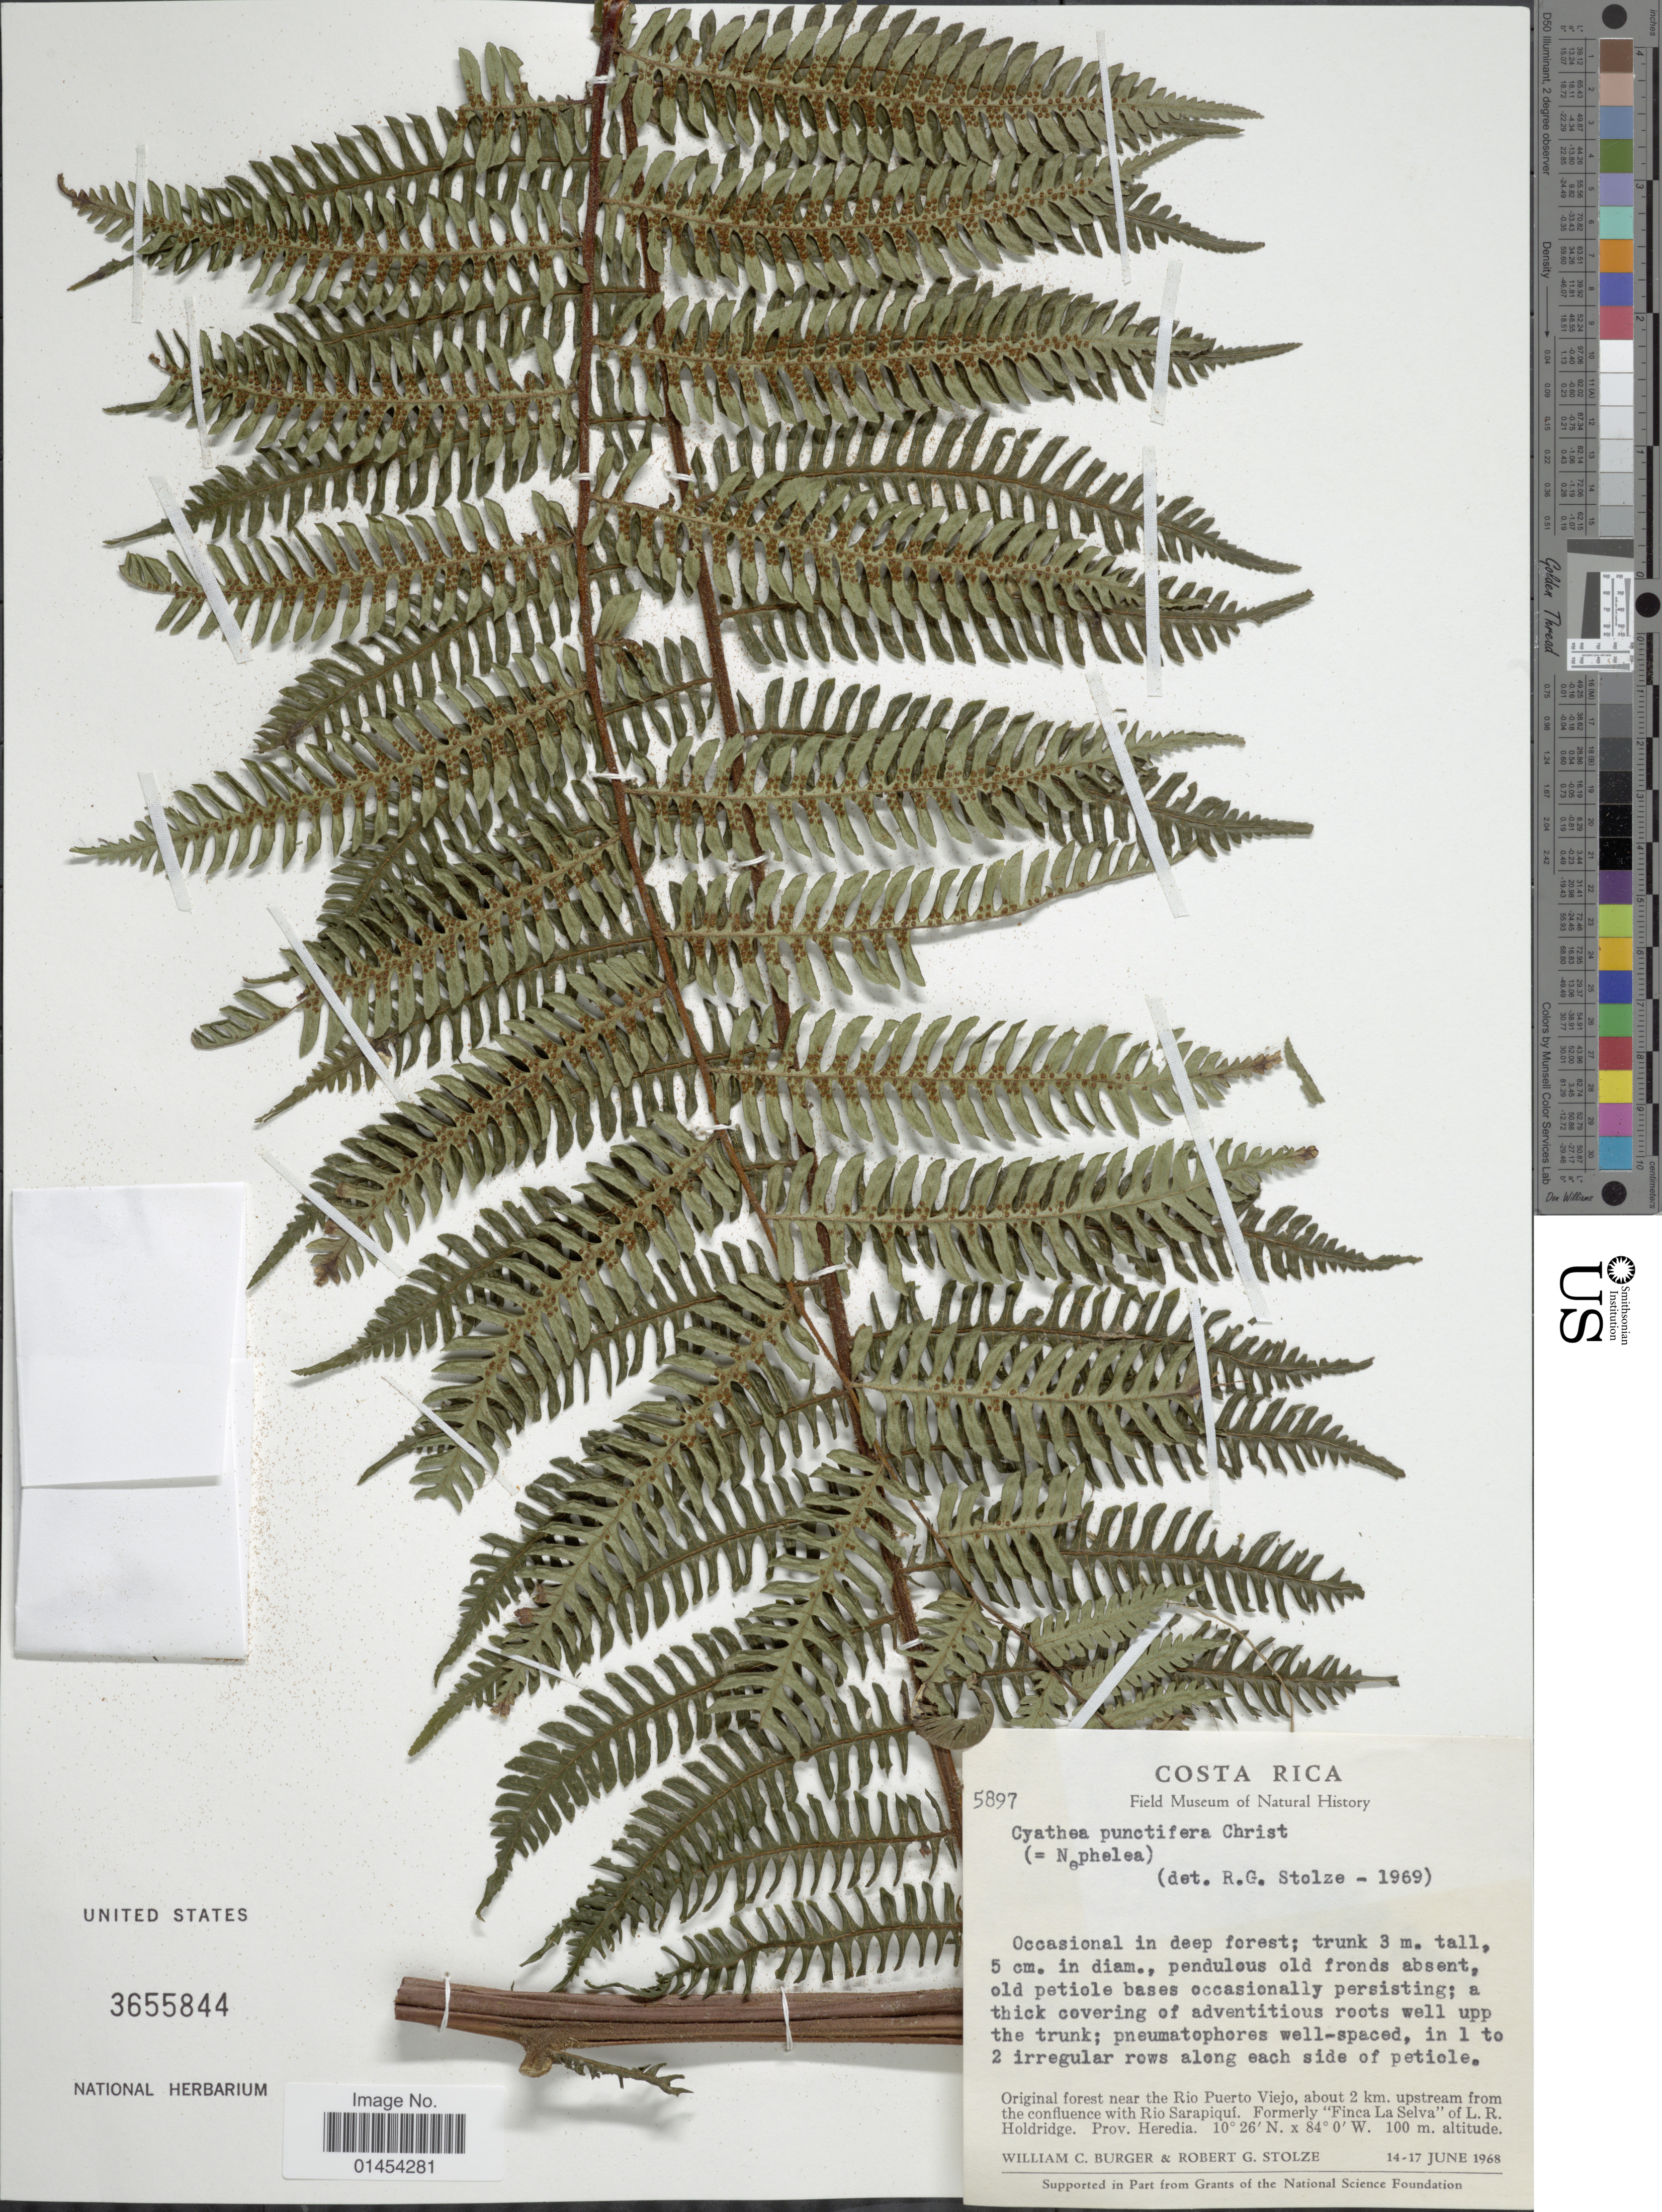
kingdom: Plantae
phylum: Tracheophyta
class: Polypodiopsida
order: Cyatheales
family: Cyatheaceae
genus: Alsophila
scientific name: Alsophila cuspidata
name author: (Kunze) D.S. Conant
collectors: W. Burger & R. G. Stolze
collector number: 5897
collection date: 1968-06-14/1968-06-17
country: Costa Rica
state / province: Heredia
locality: Original forest near the Rio Puerto Viejo, about 2 km. upstream from the confluence with Rio Sarapiquí. Formerly "Finca La Selva" of L.R. Holdridge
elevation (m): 100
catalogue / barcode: US 3655844